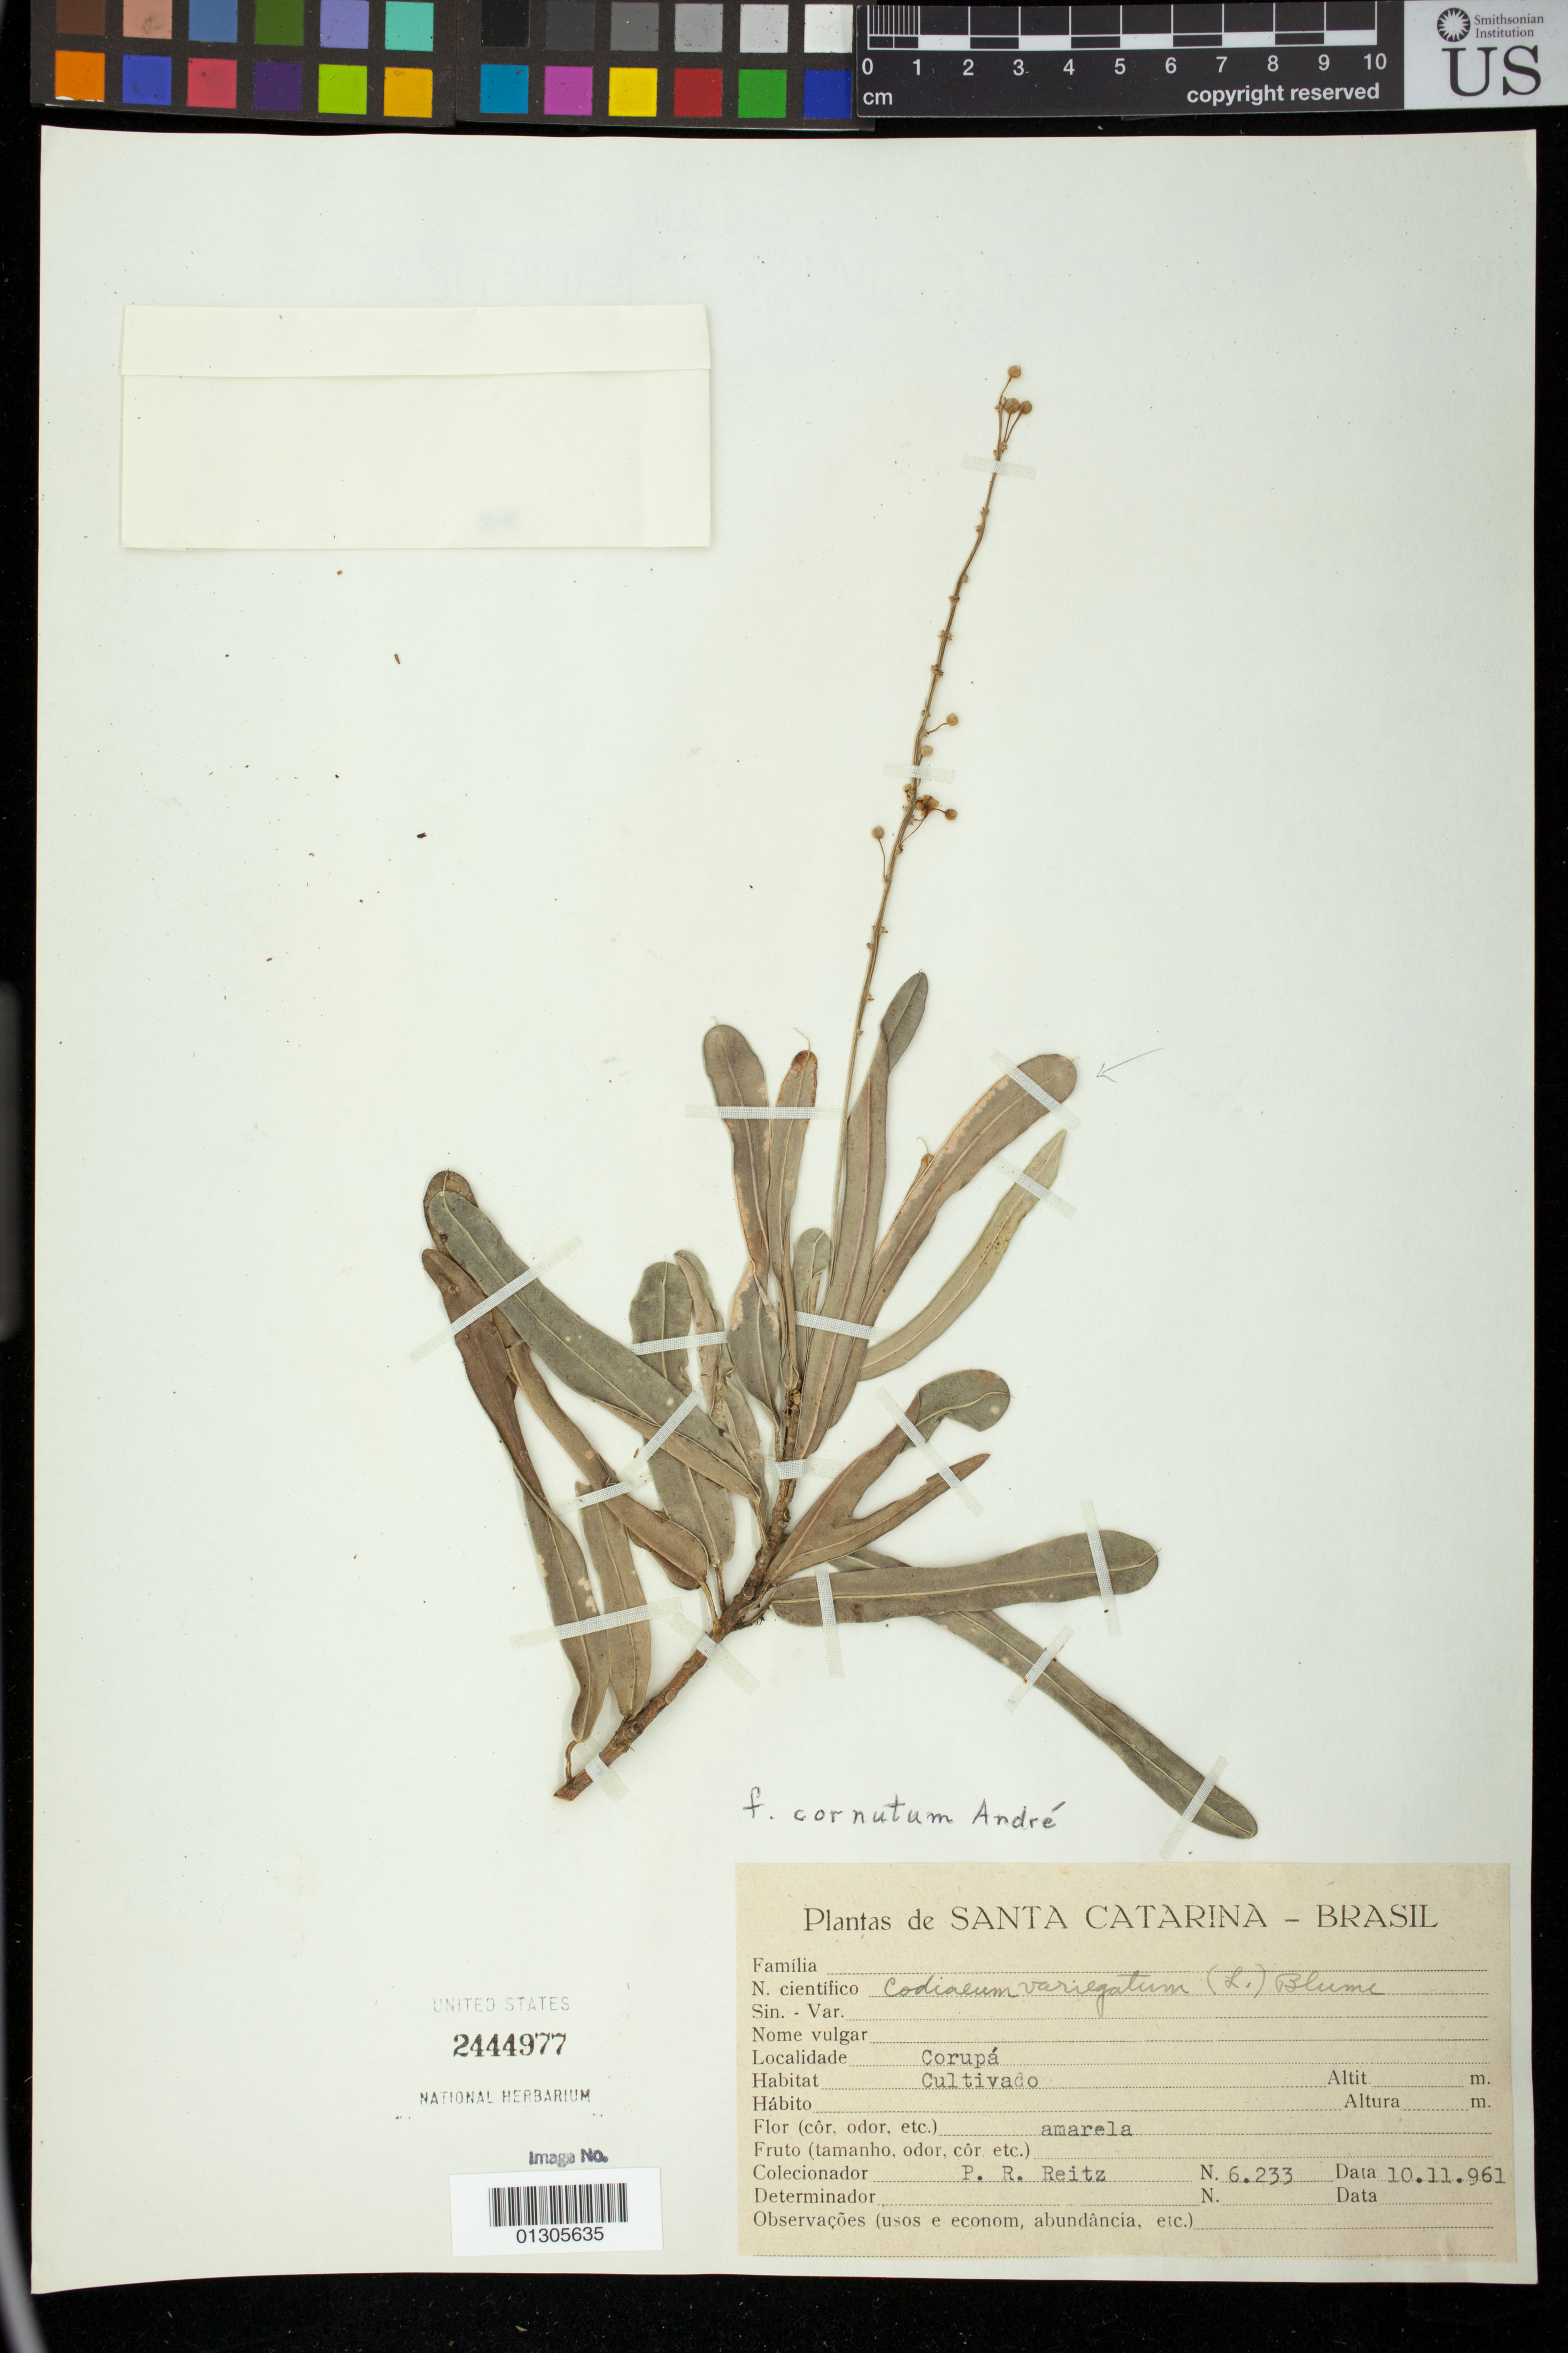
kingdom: Plantae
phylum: Tracheophyta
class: Magnoliopsida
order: Malpighiales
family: Euphorbiaceae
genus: Codiaeum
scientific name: Codiaeum variegatum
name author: (L.) Rumph. ex A. Juss.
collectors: R. Reitz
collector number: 6233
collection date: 1961-11-10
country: Brazil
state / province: Santa Catarina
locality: Corupa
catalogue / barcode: US 2444977